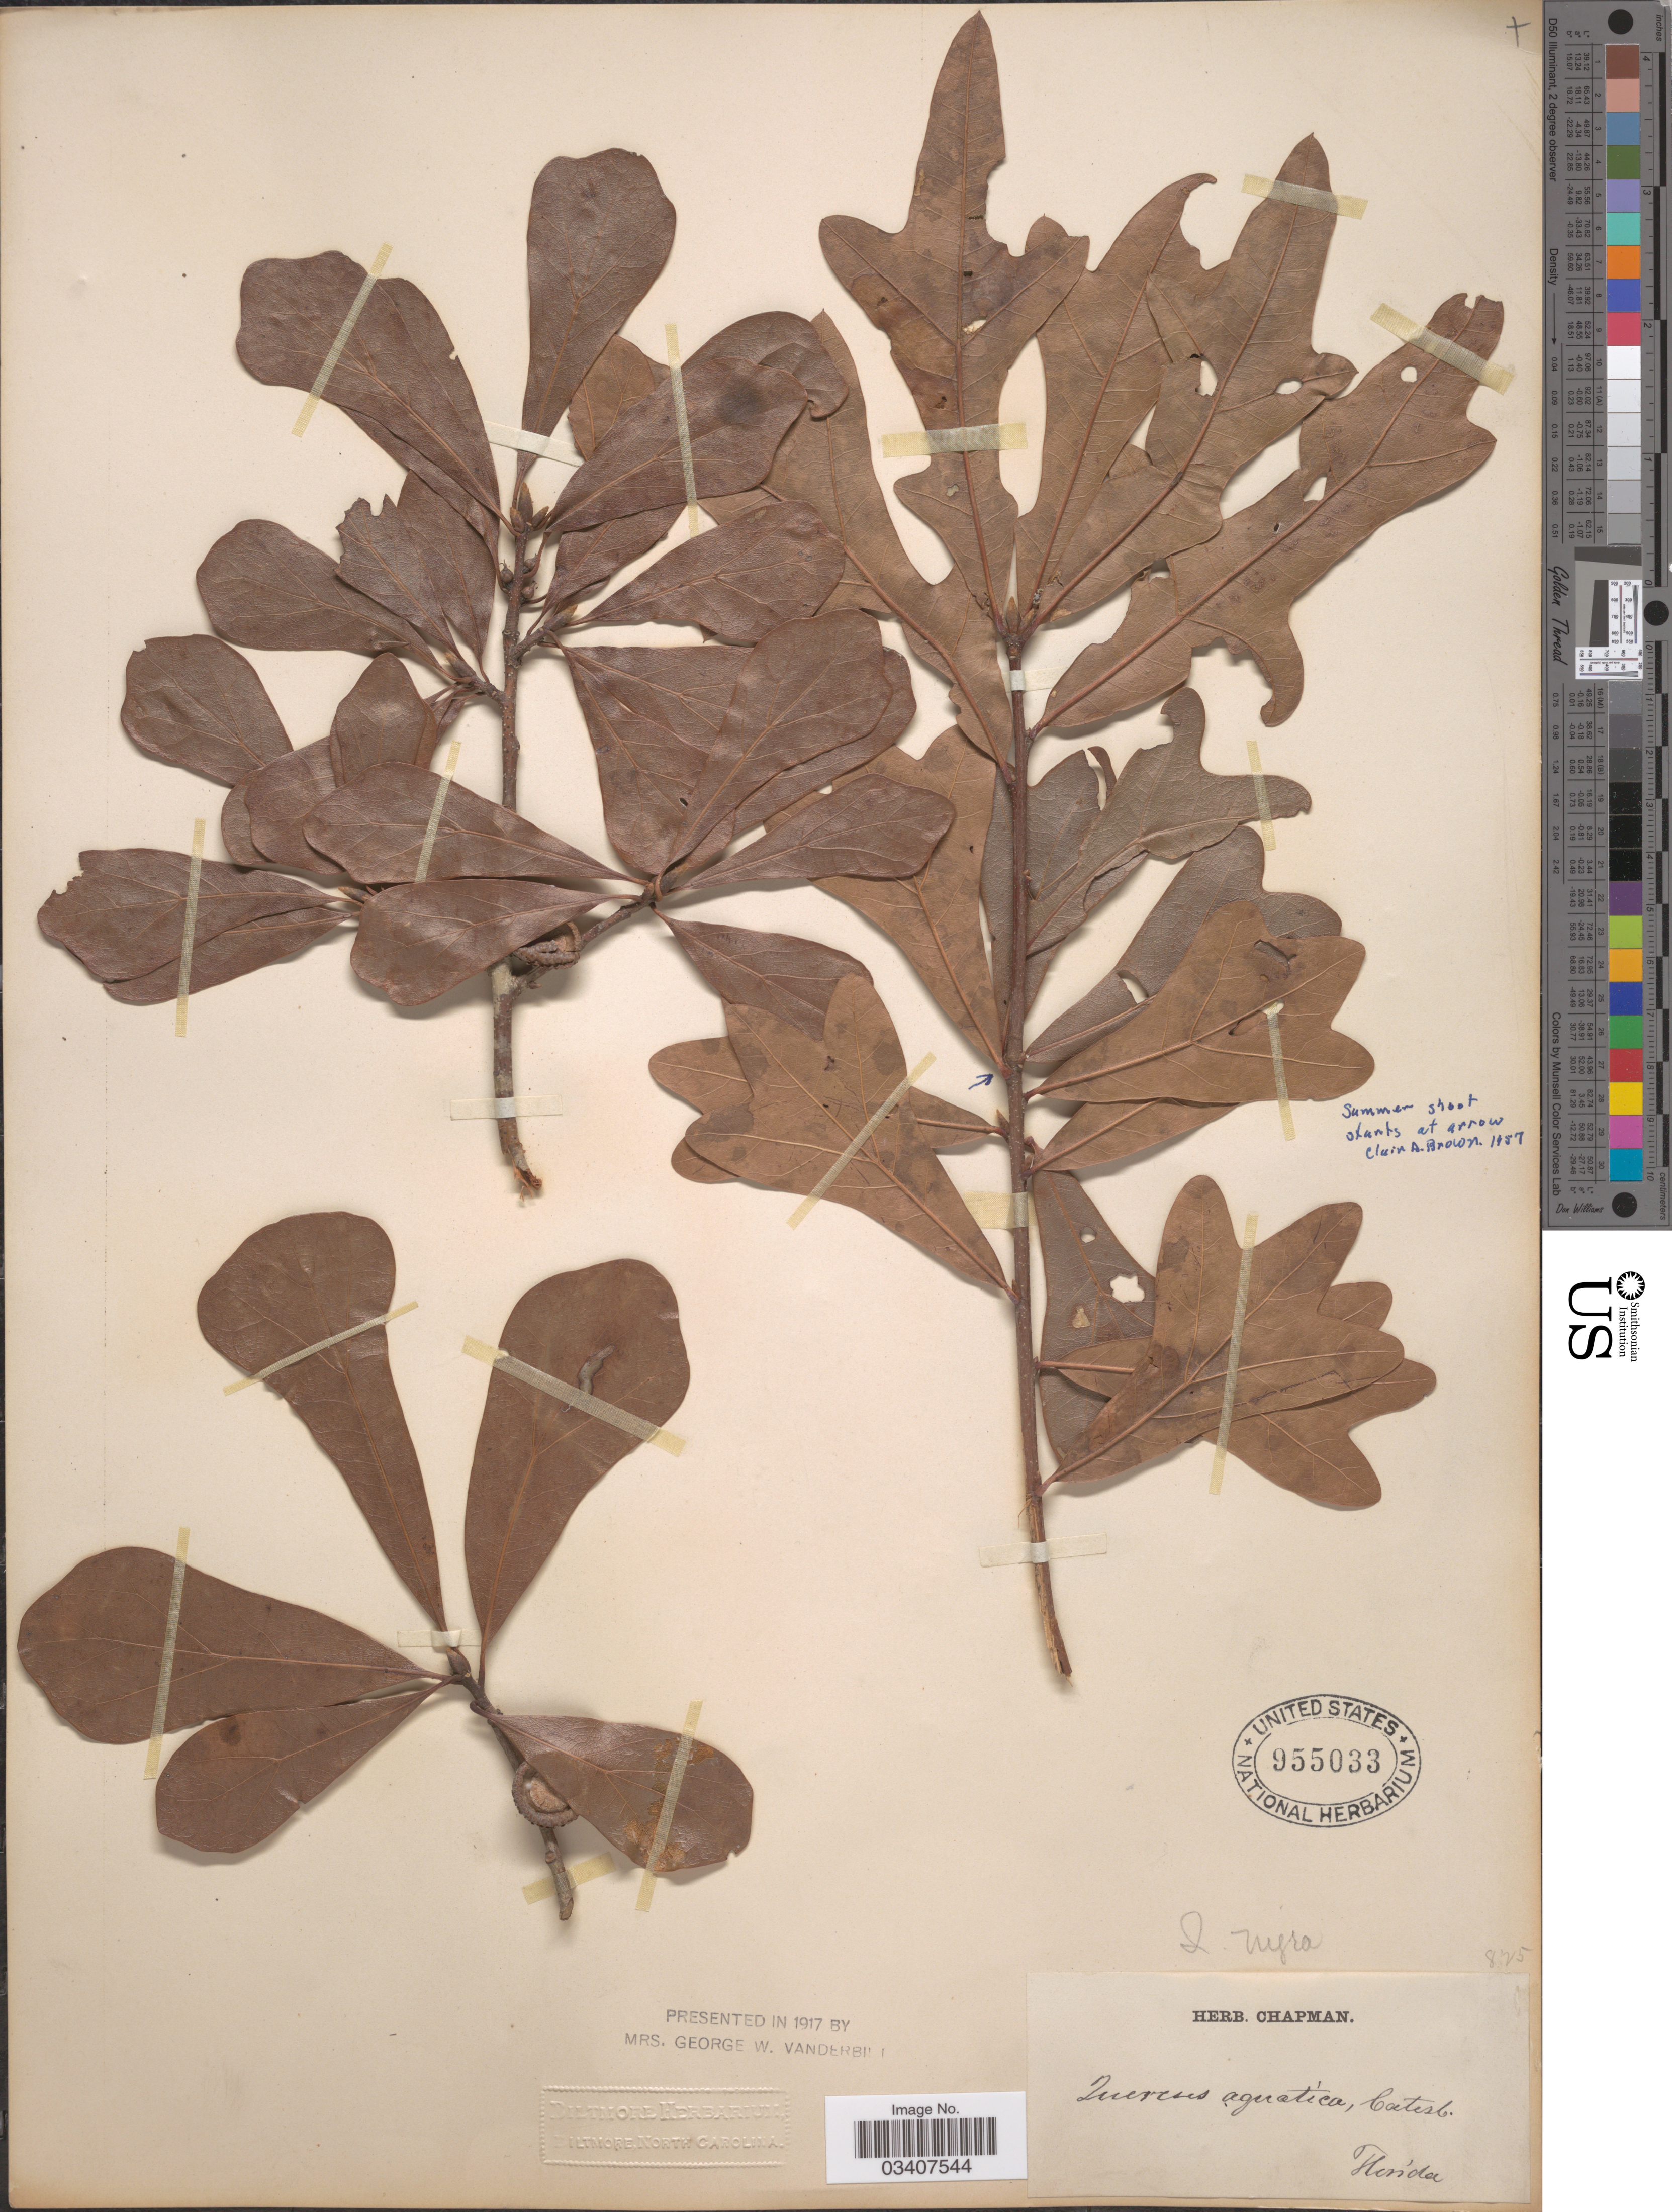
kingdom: Plantae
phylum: Tracheophyta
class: Magnoliopsida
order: Fagales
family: Fagaceae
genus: Quercus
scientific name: Quercus nigra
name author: L.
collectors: ex herb. Chapman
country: United States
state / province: Florida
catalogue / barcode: US 955033